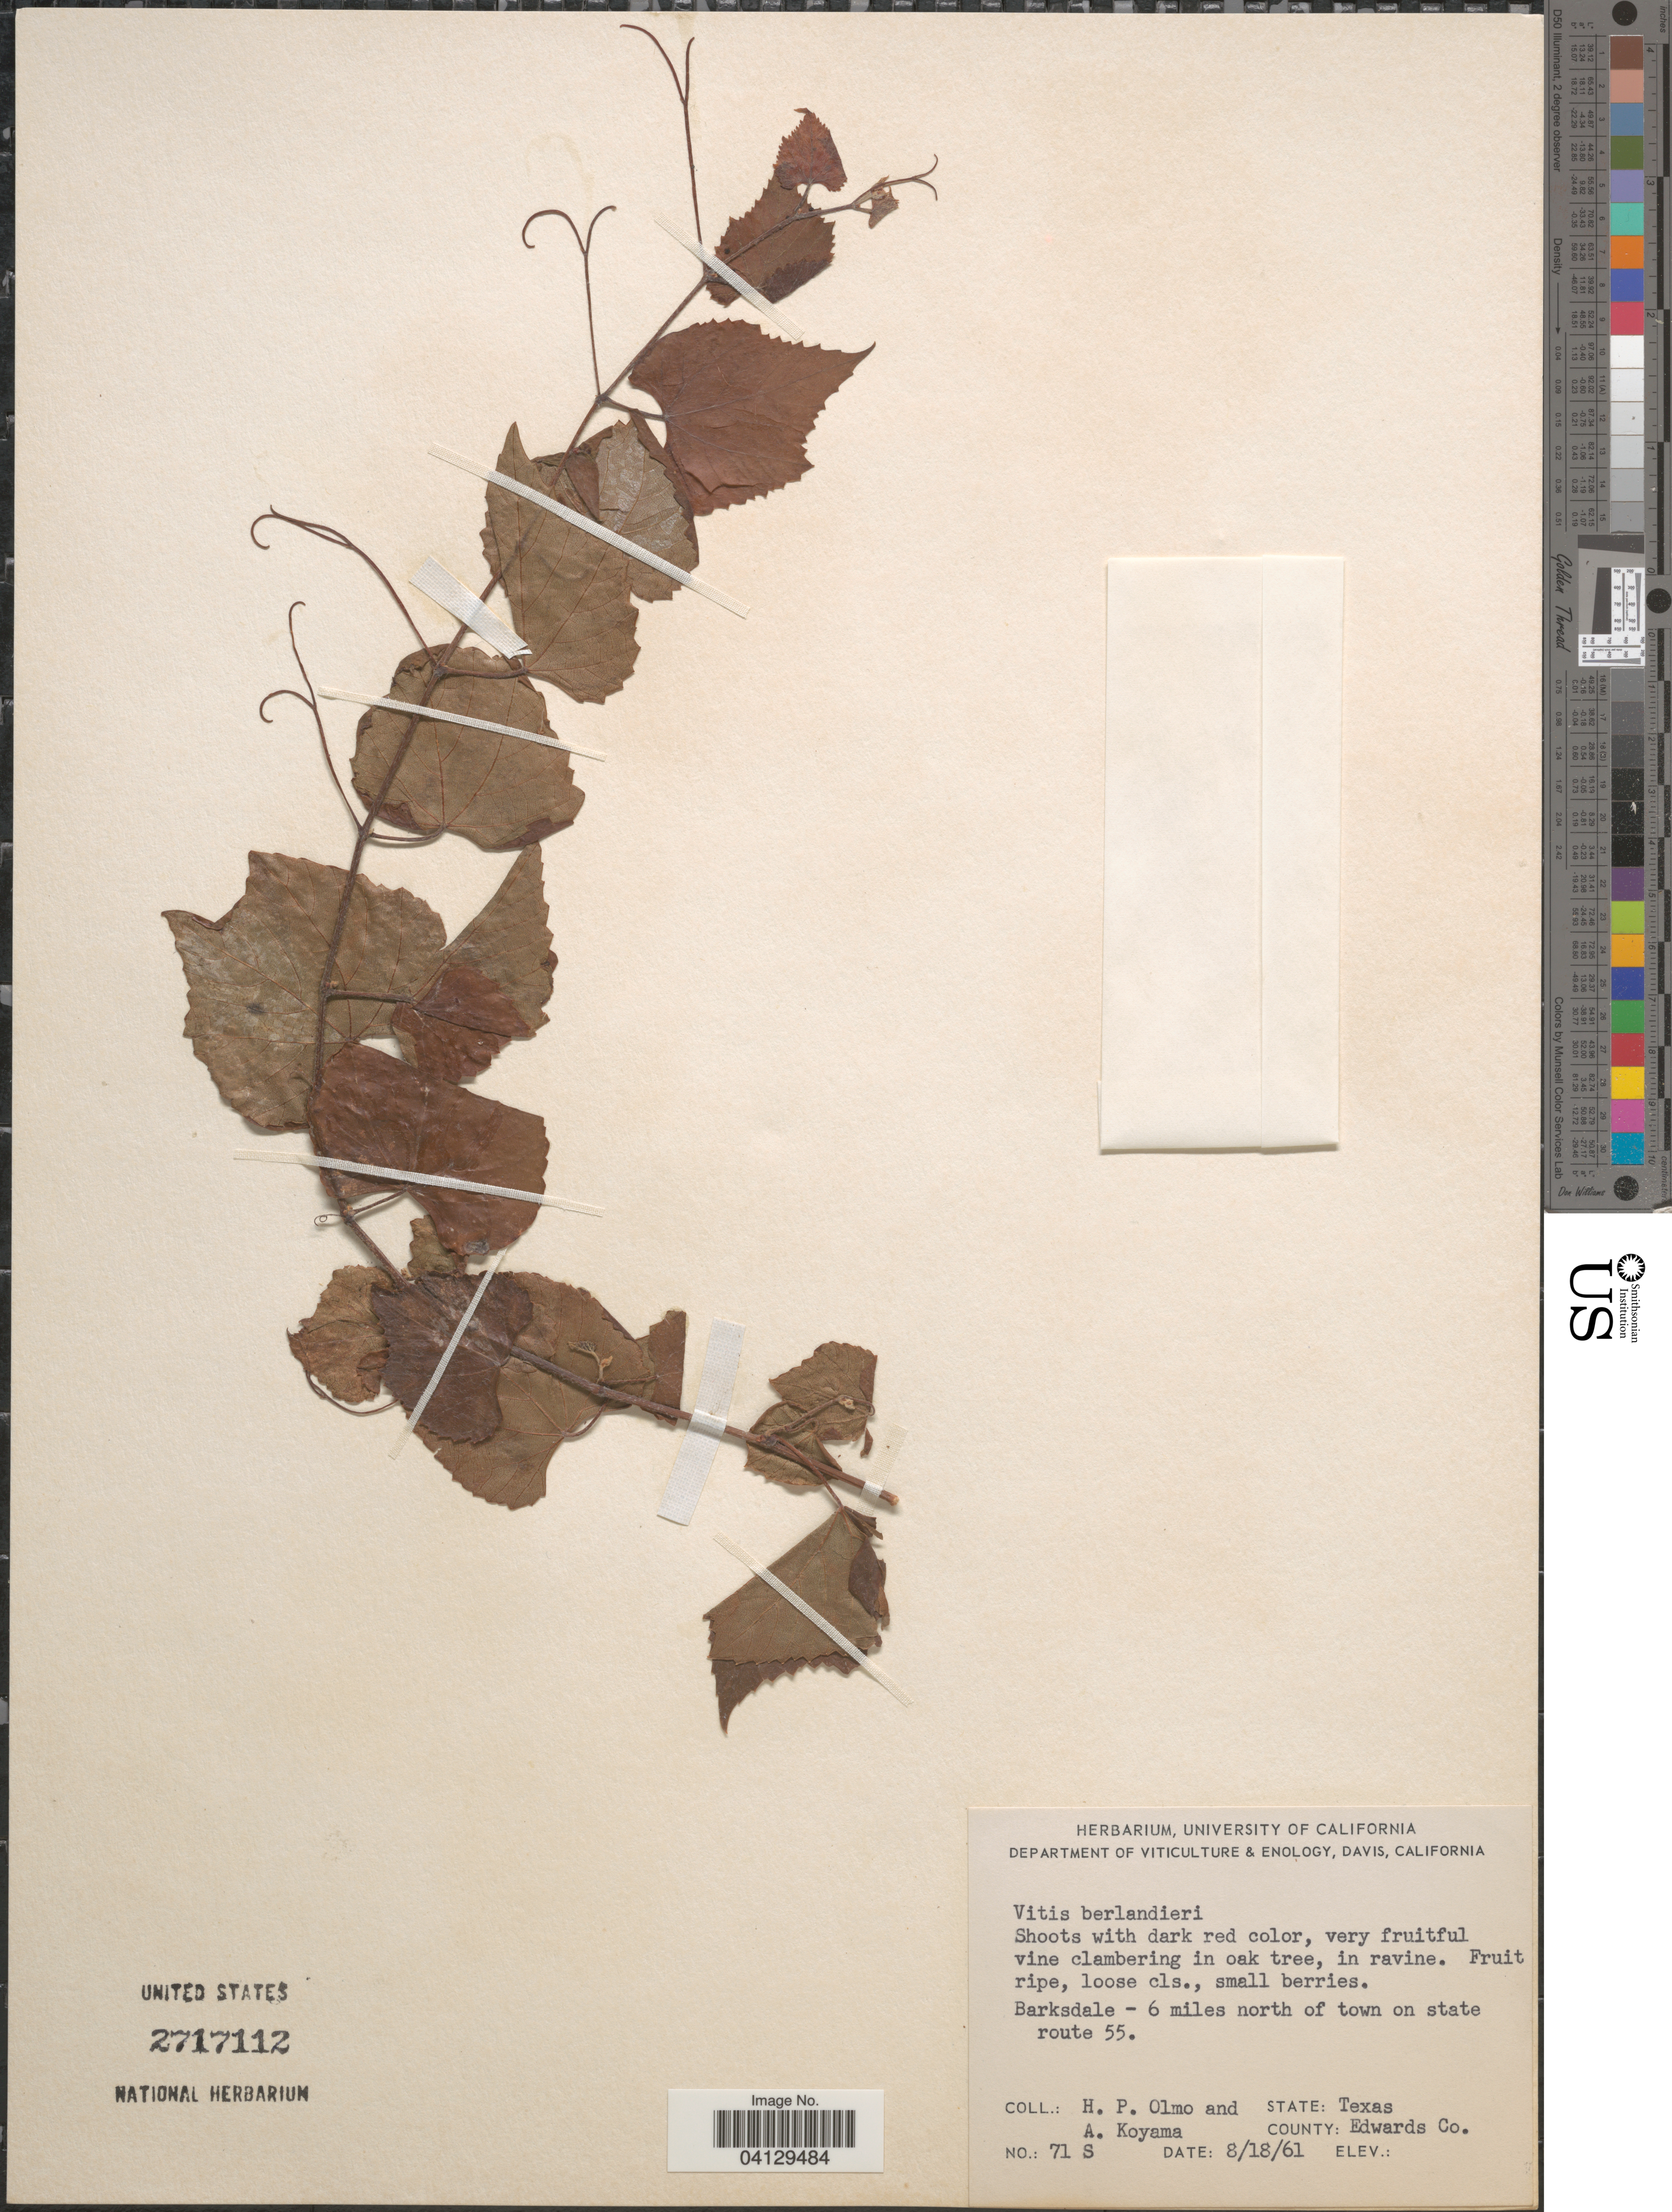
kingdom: Plantae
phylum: Tracheophyta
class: Magnoliopsida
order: Vitales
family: Vitaceae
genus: Vitis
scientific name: Vitis berlandieri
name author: Planch.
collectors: H. Olmo & A. Koyama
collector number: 71S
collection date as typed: Transcribed d/m/y: 18/8/61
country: United States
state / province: Texas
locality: Barksdale - 6 miles north of town on state route 55. County: Edwards.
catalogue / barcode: US 2717112